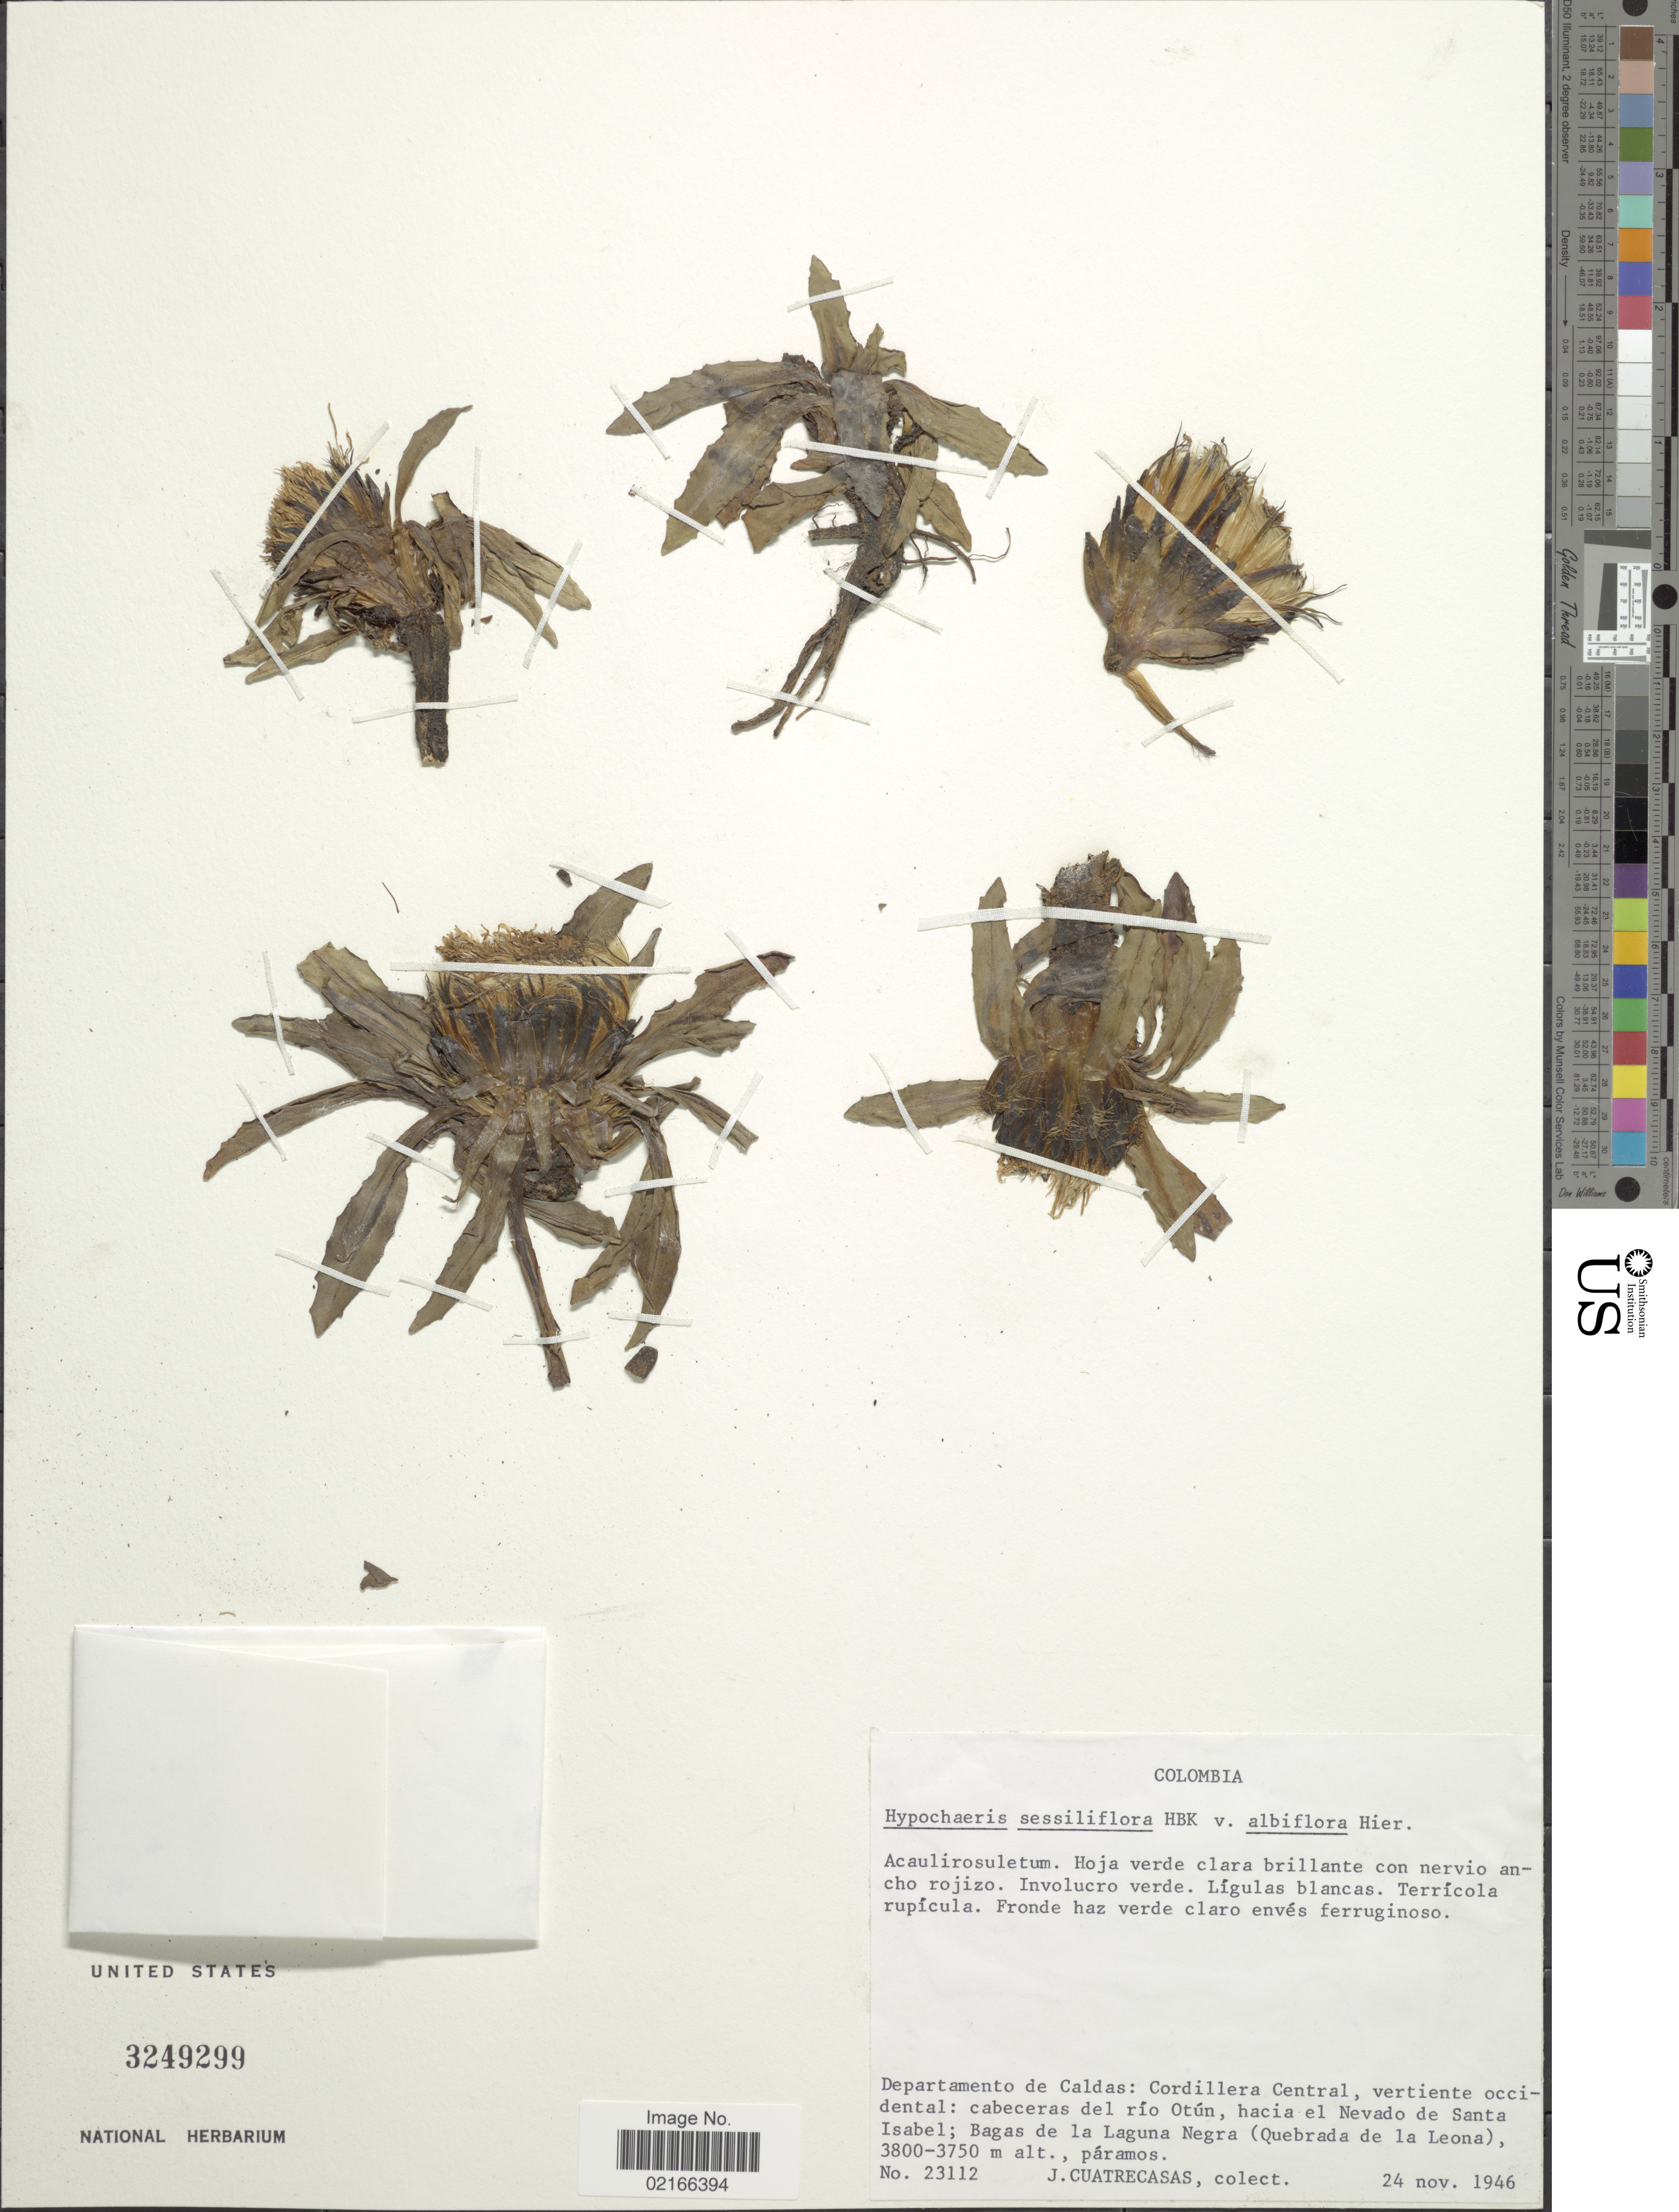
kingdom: Plantae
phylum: Tracheophyta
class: Magnoliopsida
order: Asterales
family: Asteraceae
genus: Hypochaeris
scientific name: Hypochaeris sessiliflora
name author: Kunth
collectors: J. Cuatrecasas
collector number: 23112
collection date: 1946-11-24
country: Colombia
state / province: Caldas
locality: Cordillera Central, vertiente occidental: cabeceras del río Otún, hacia el Nevado de Santa Isabel; Bagas de la Laguna Negra (Quebrada de la Leona)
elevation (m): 3750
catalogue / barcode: US 3249299